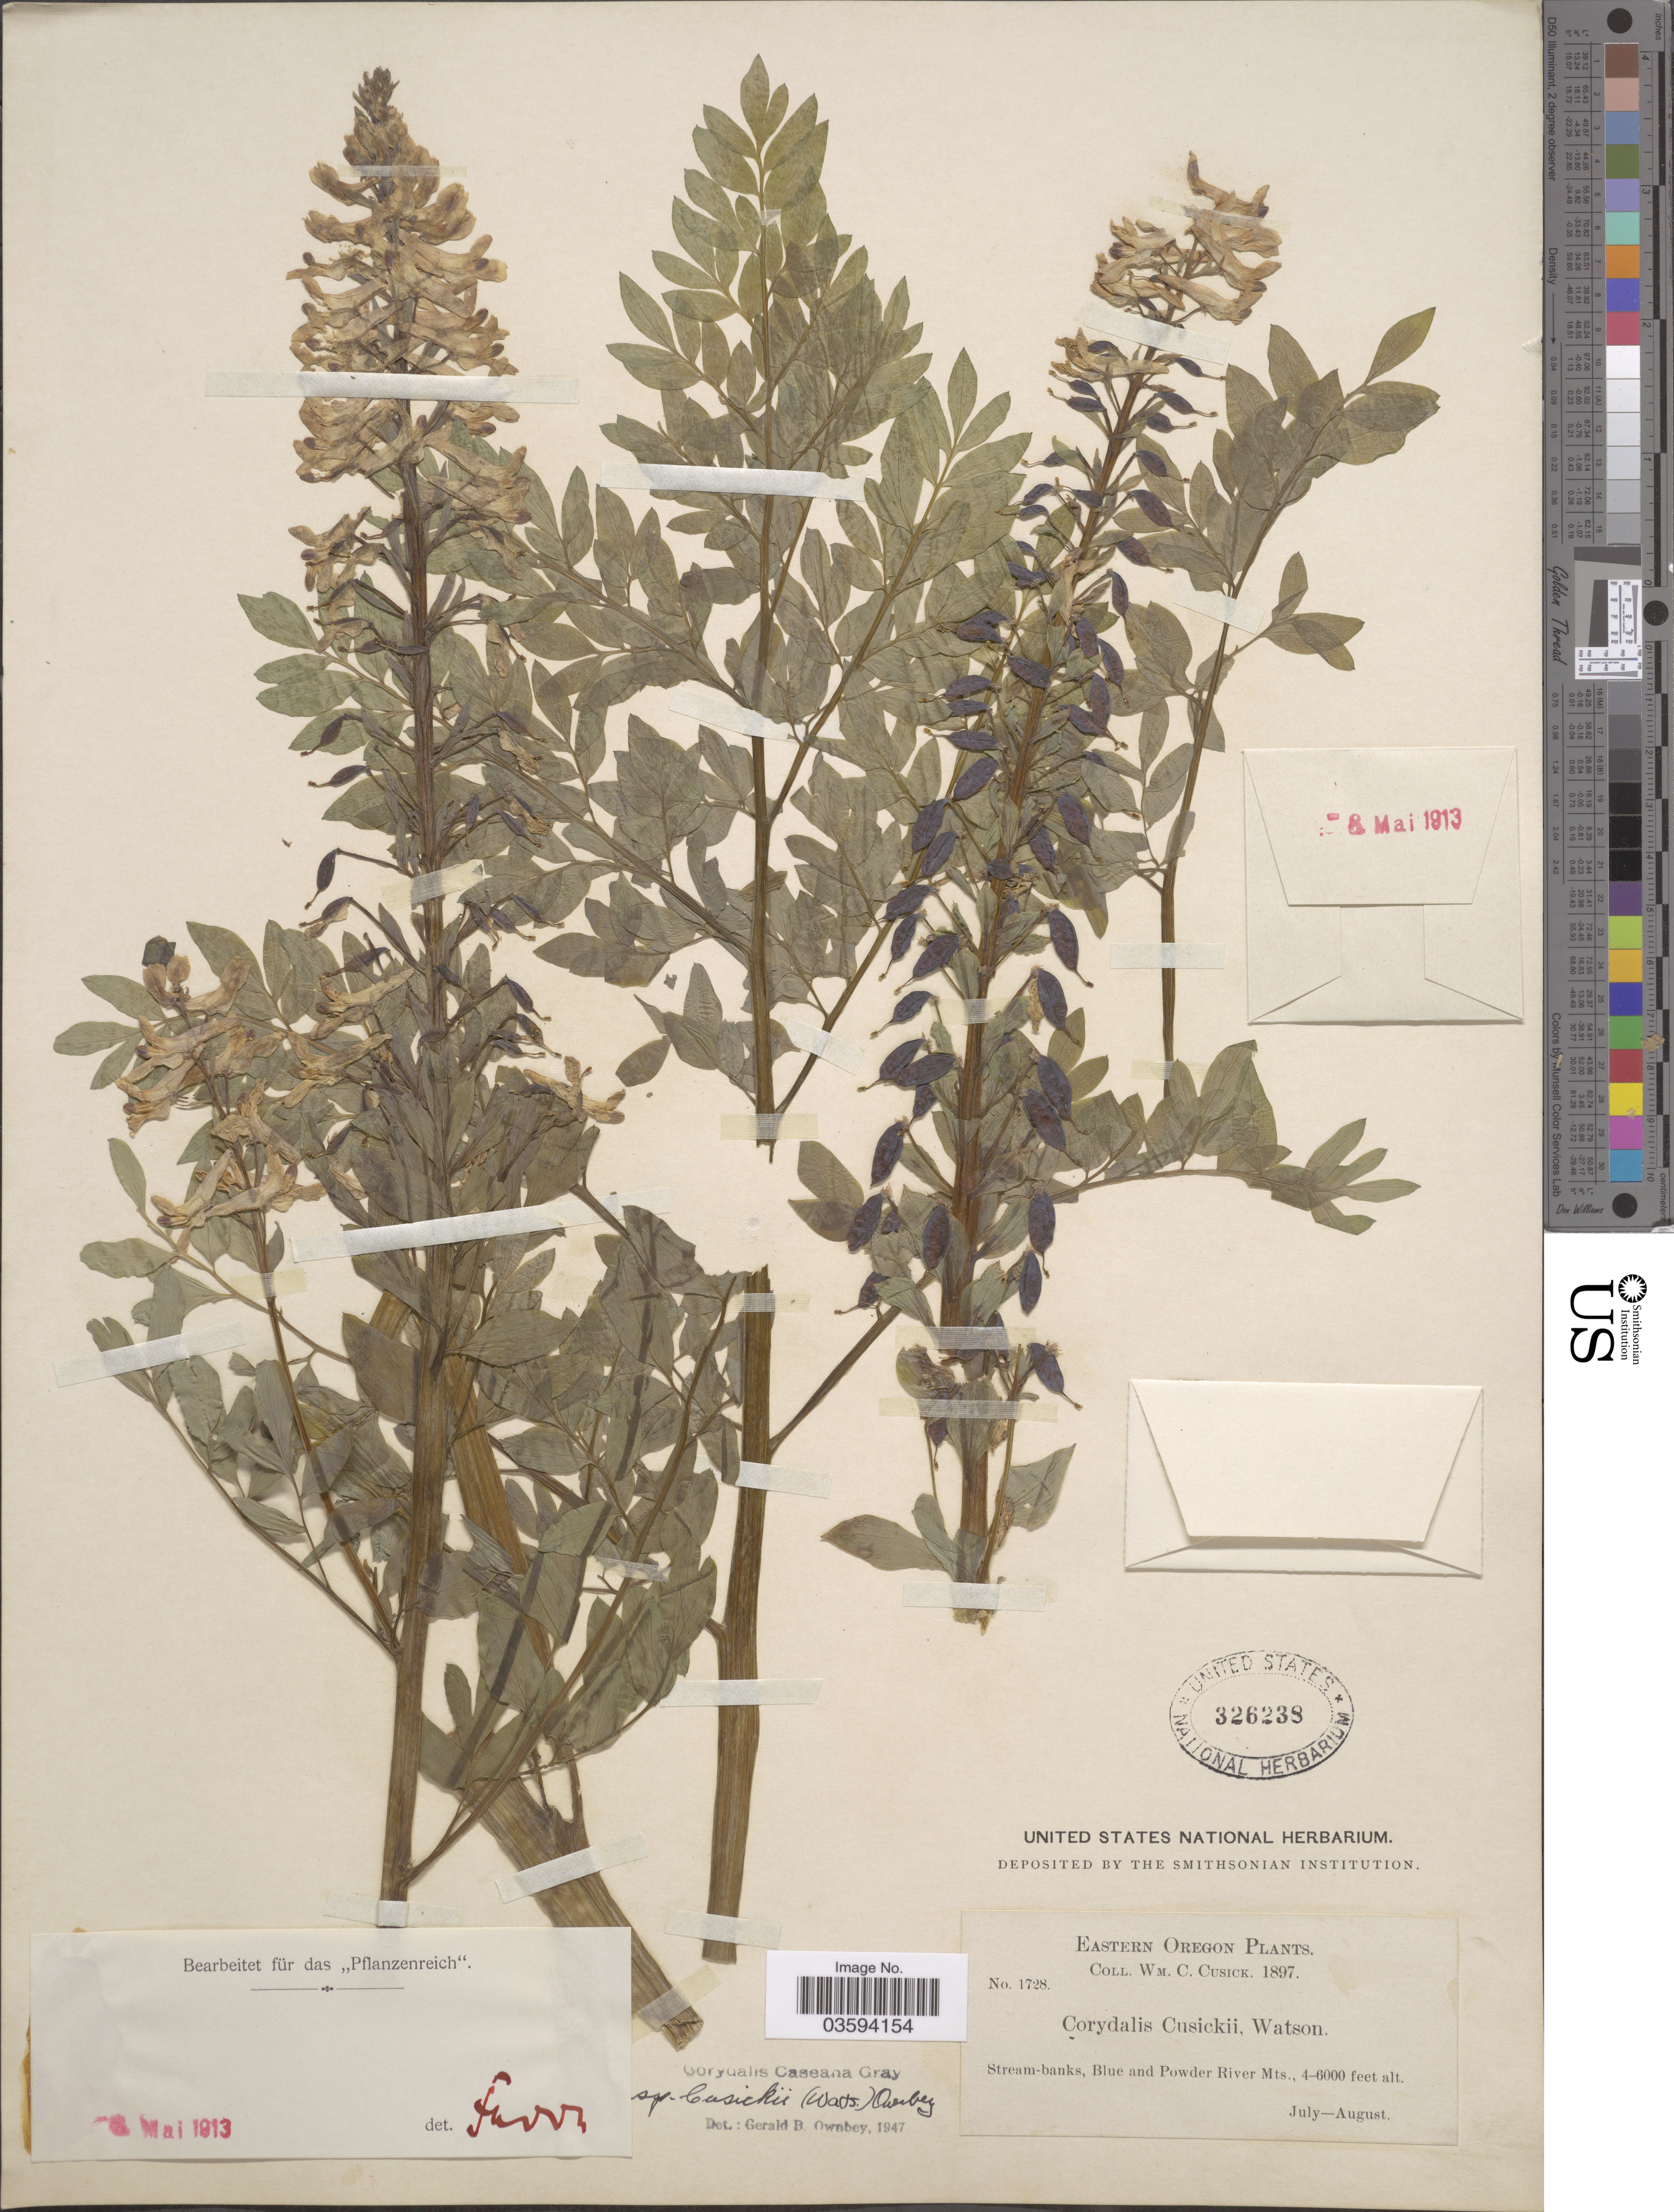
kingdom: Plantae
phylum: Tracheophyta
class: Magnoliopsida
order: Ranunculales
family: Papaveraceae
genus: Corydalis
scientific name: Corydalis caseana subsp. cusickii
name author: (S. Watson) G.B. Ownbey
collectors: W. C. Cusick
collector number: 1728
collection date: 1897-07/1897-08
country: United States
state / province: Oregon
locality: Eastern Oregon. Stream-banks, Blue and Powder River Mts.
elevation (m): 1219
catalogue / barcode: US 326238